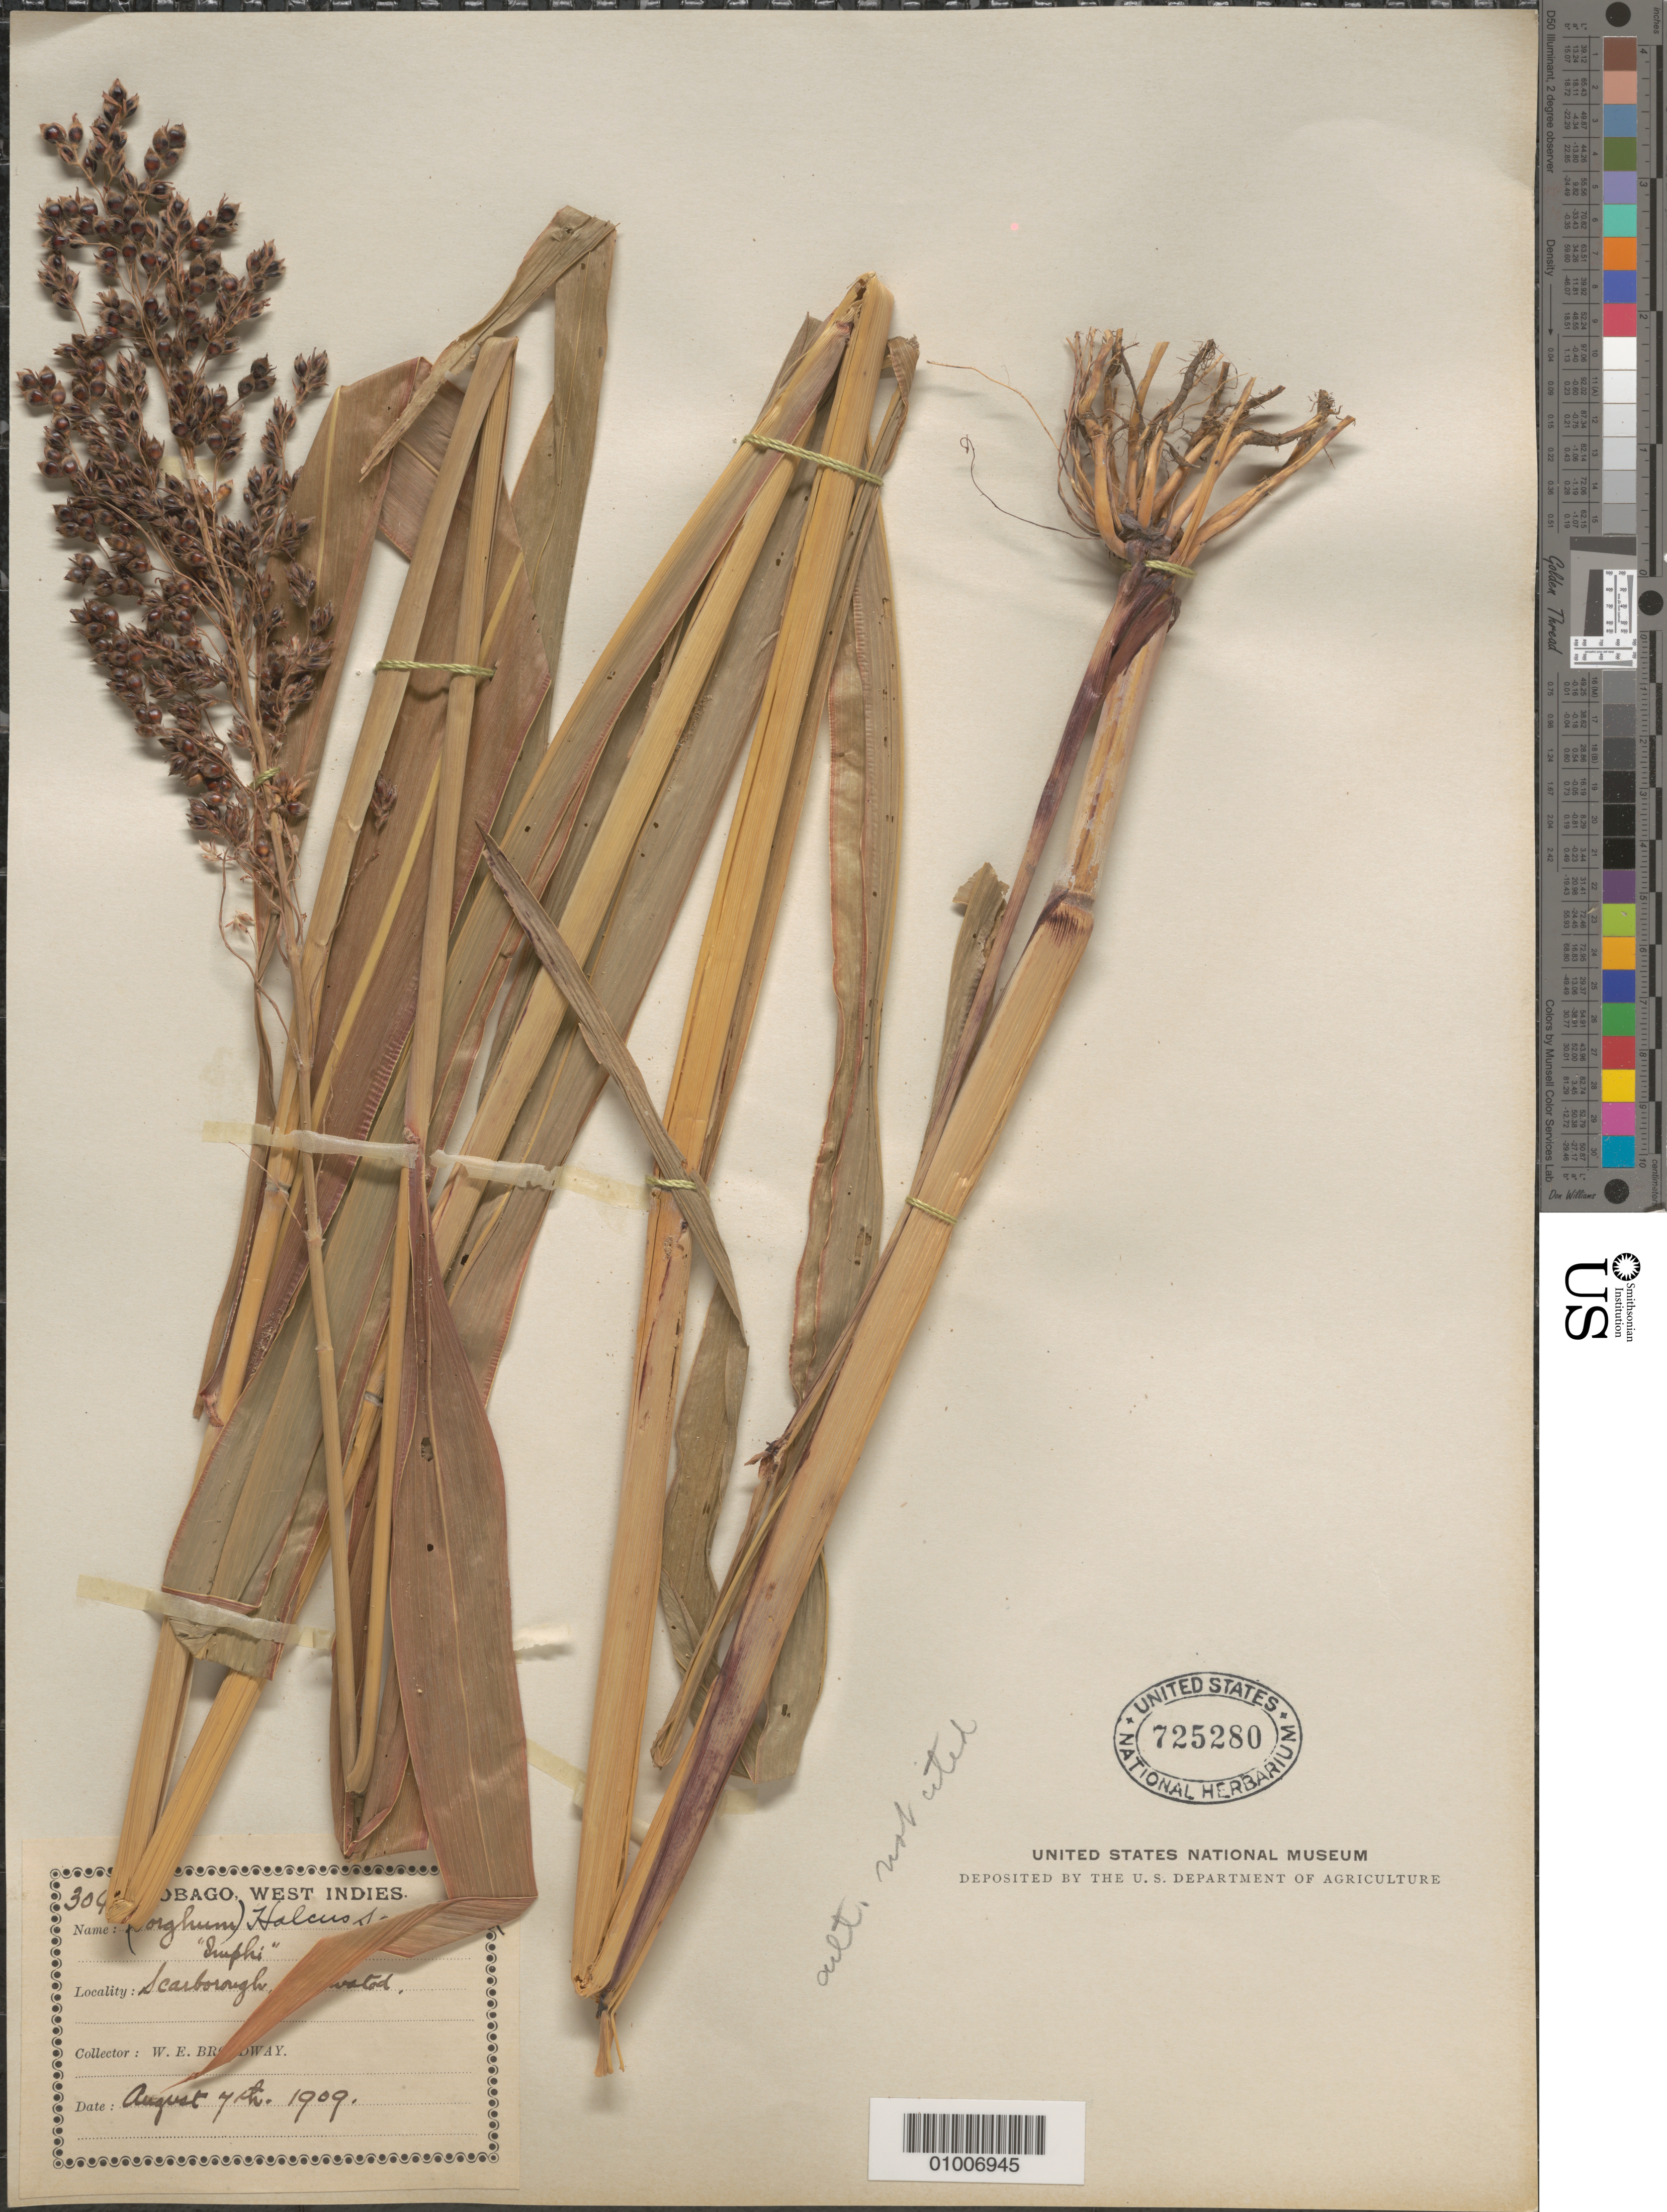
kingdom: Plantae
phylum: Tracheophyta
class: Liliopsida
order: Poales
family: Poaceae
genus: Sorghum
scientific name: Sorghum bicolor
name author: (L.) Moench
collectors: W. E. Broadway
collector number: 3043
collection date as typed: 07 Aug 1909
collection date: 1909-08-07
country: Trinidad and Tobago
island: Tobago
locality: Scarborough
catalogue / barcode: US 725280